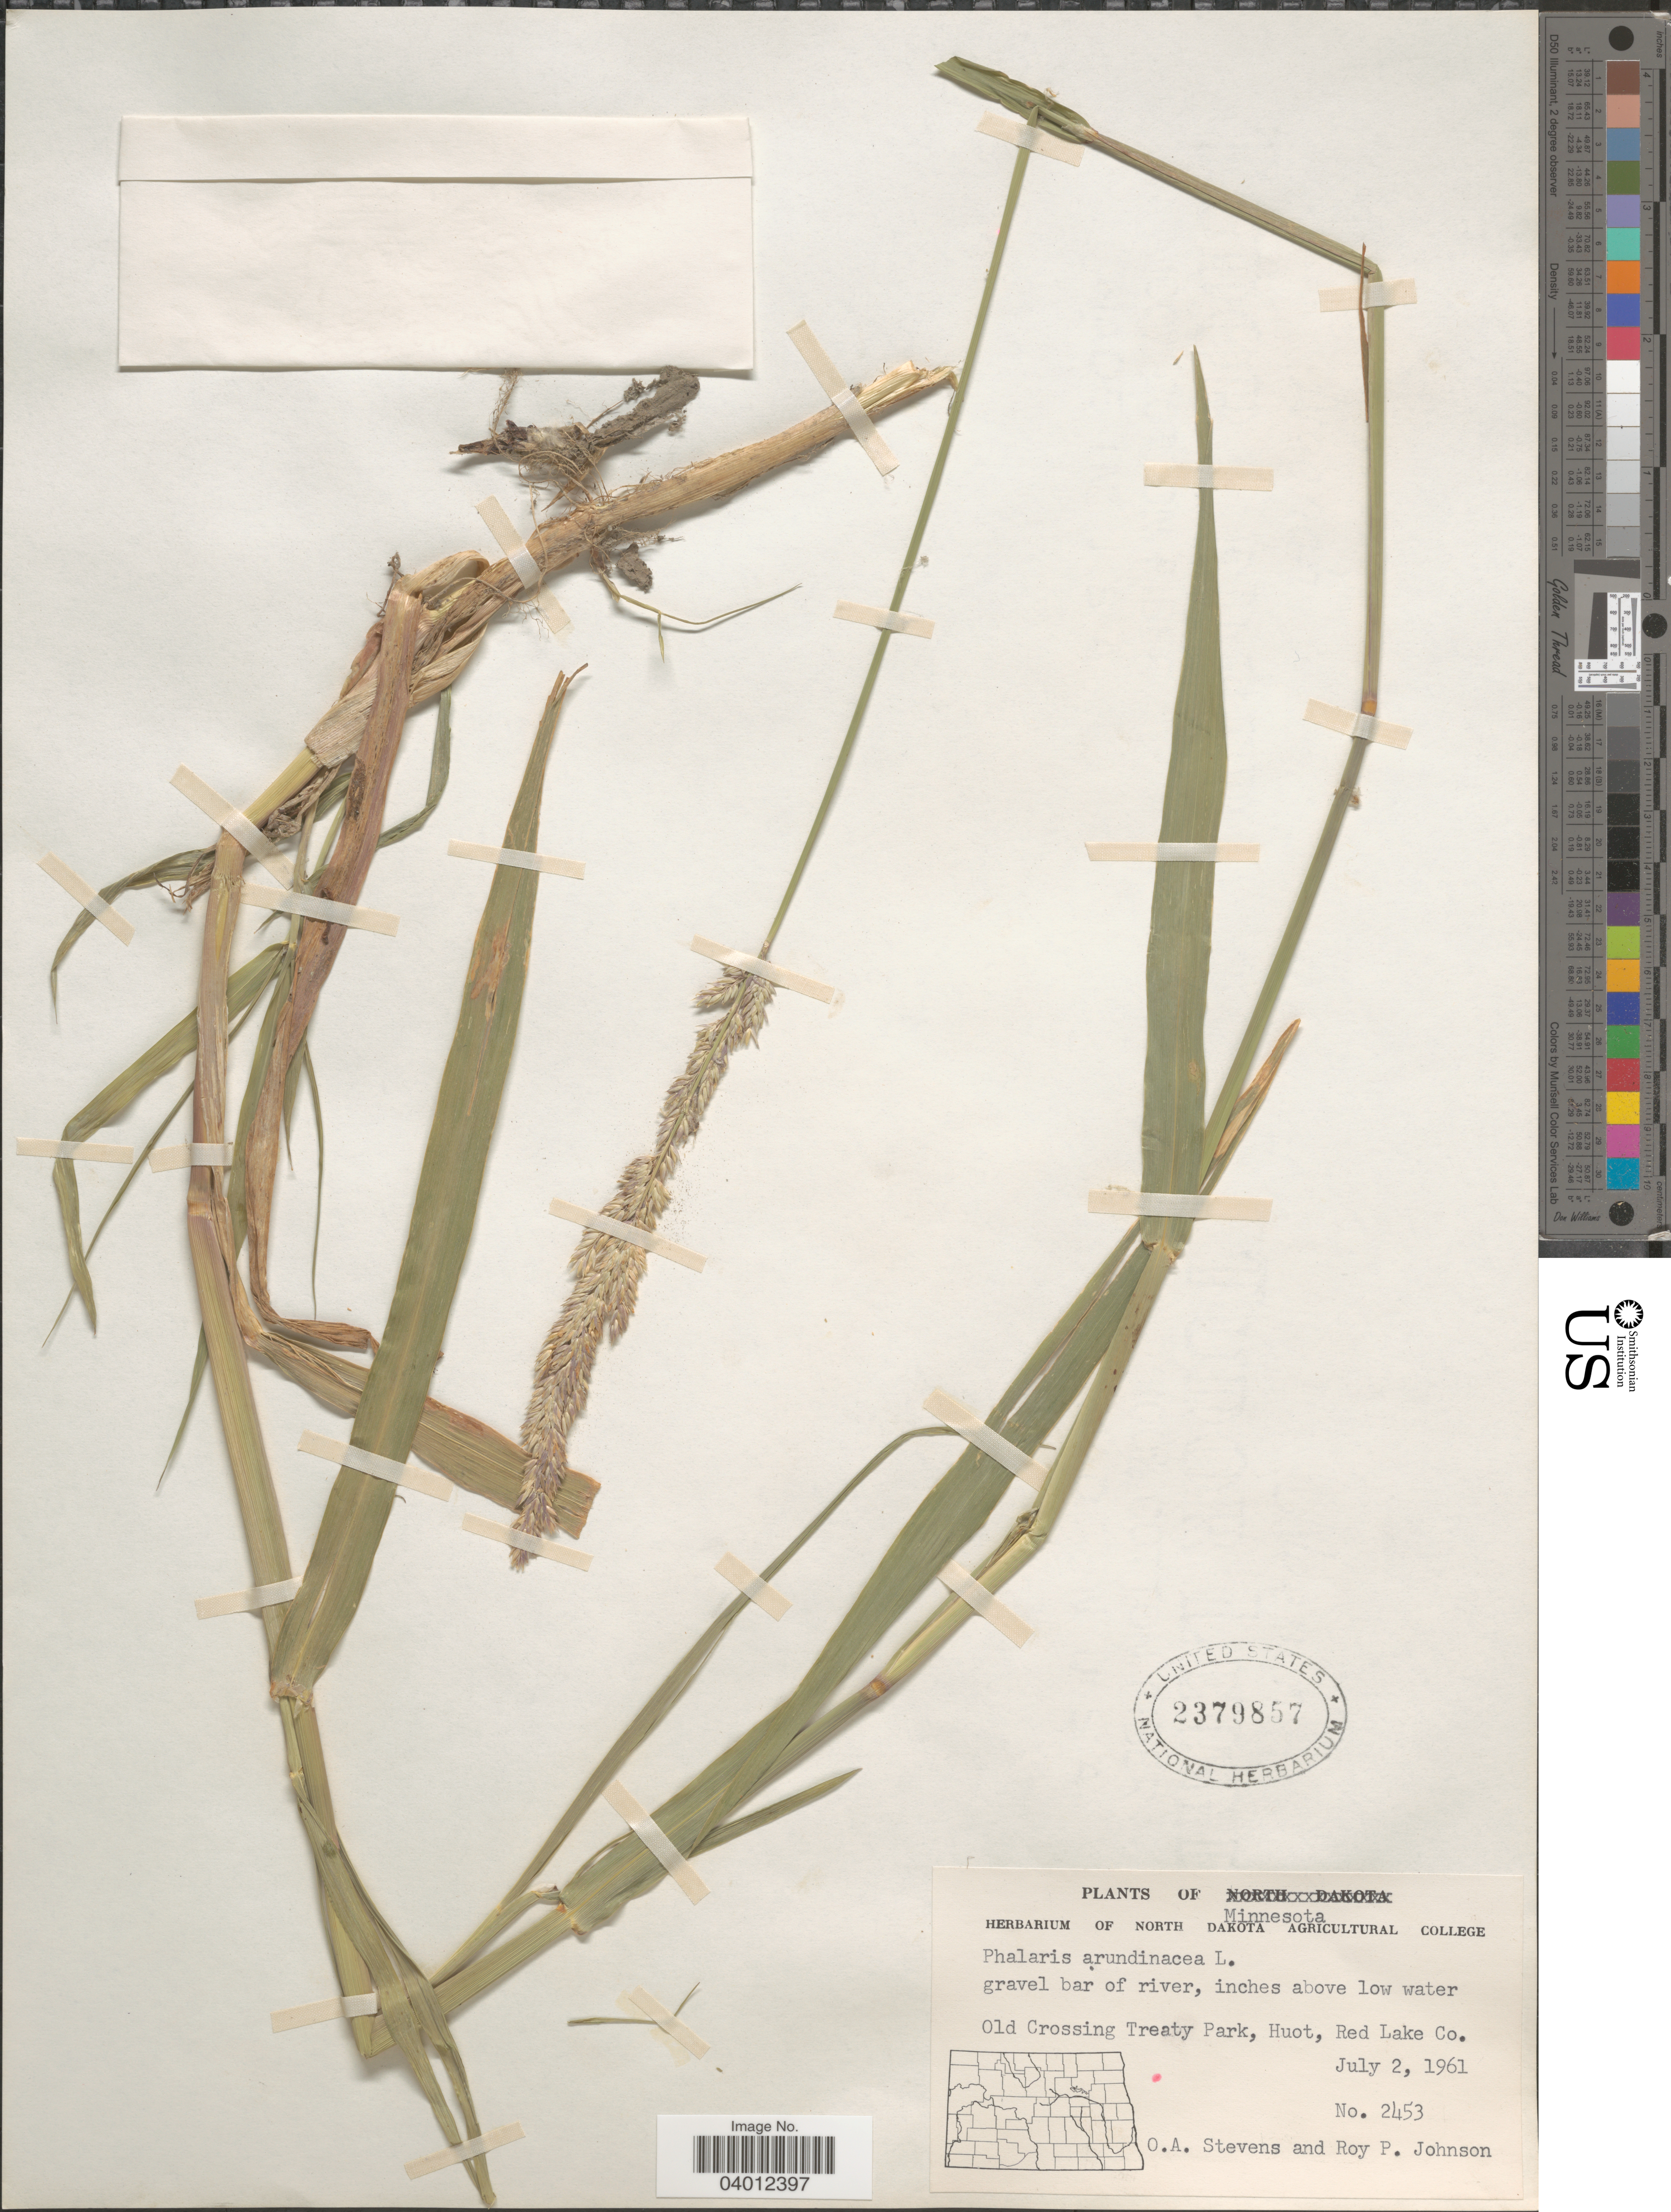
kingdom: Plantae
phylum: Tracheophyta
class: Liliopsida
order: Poales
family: Poaceae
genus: Phalaris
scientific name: Phalaris arundinacea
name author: L.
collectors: O. A. Stevens & R. Johnson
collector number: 2453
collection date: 1961-07-02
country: United States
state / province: Minnesota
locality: Old Crossing Treaty Park, Huot, Red Lake Co.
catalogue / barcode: US 2379857